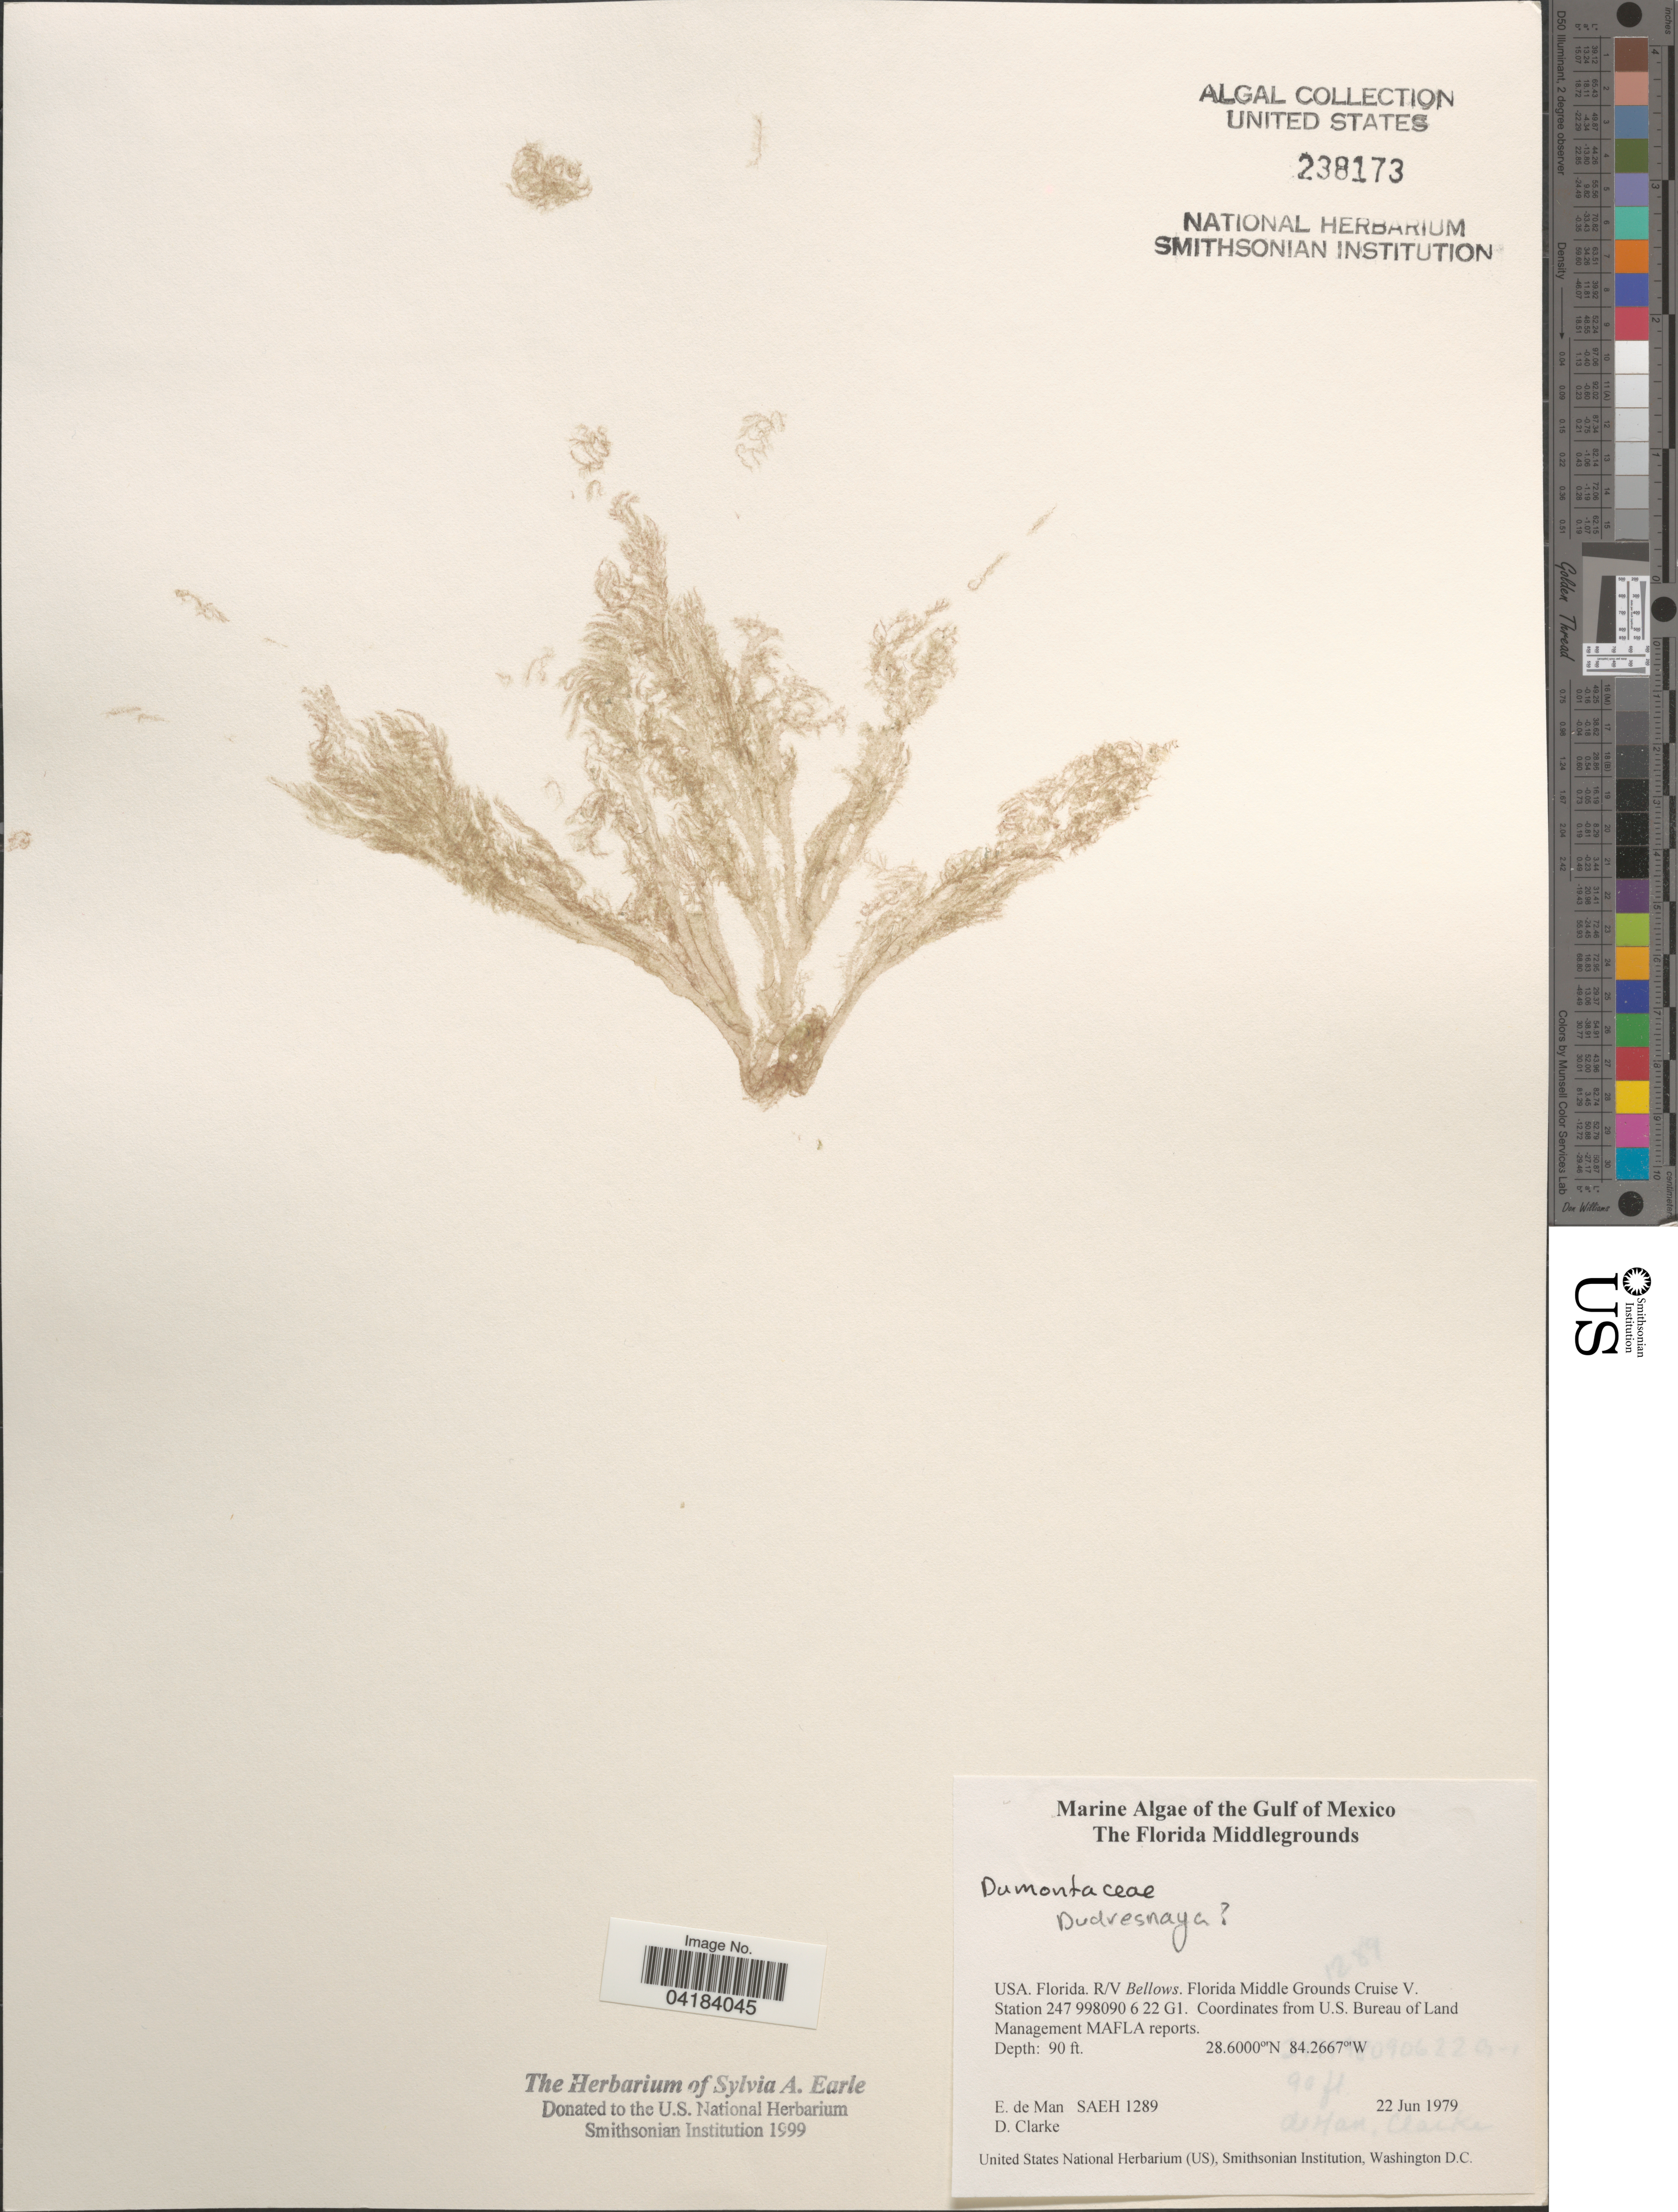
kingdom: Plantae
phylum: Rhodophyta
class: Florideophyceae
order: Gigartinales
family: Dumontiaceae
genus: Dudresnaya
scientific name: Dudresnaya sp.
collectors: E. de Man & D. Clarke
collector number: SAEH1289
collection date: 1979-06-22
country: United States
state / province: Florida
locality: The Gulf of Mexico. The Florida Middlegrounds. R/V Bellows. Florida Middle Grounds Cruise V. Station 247 998090 6 22 G1.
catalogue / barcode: US 238173